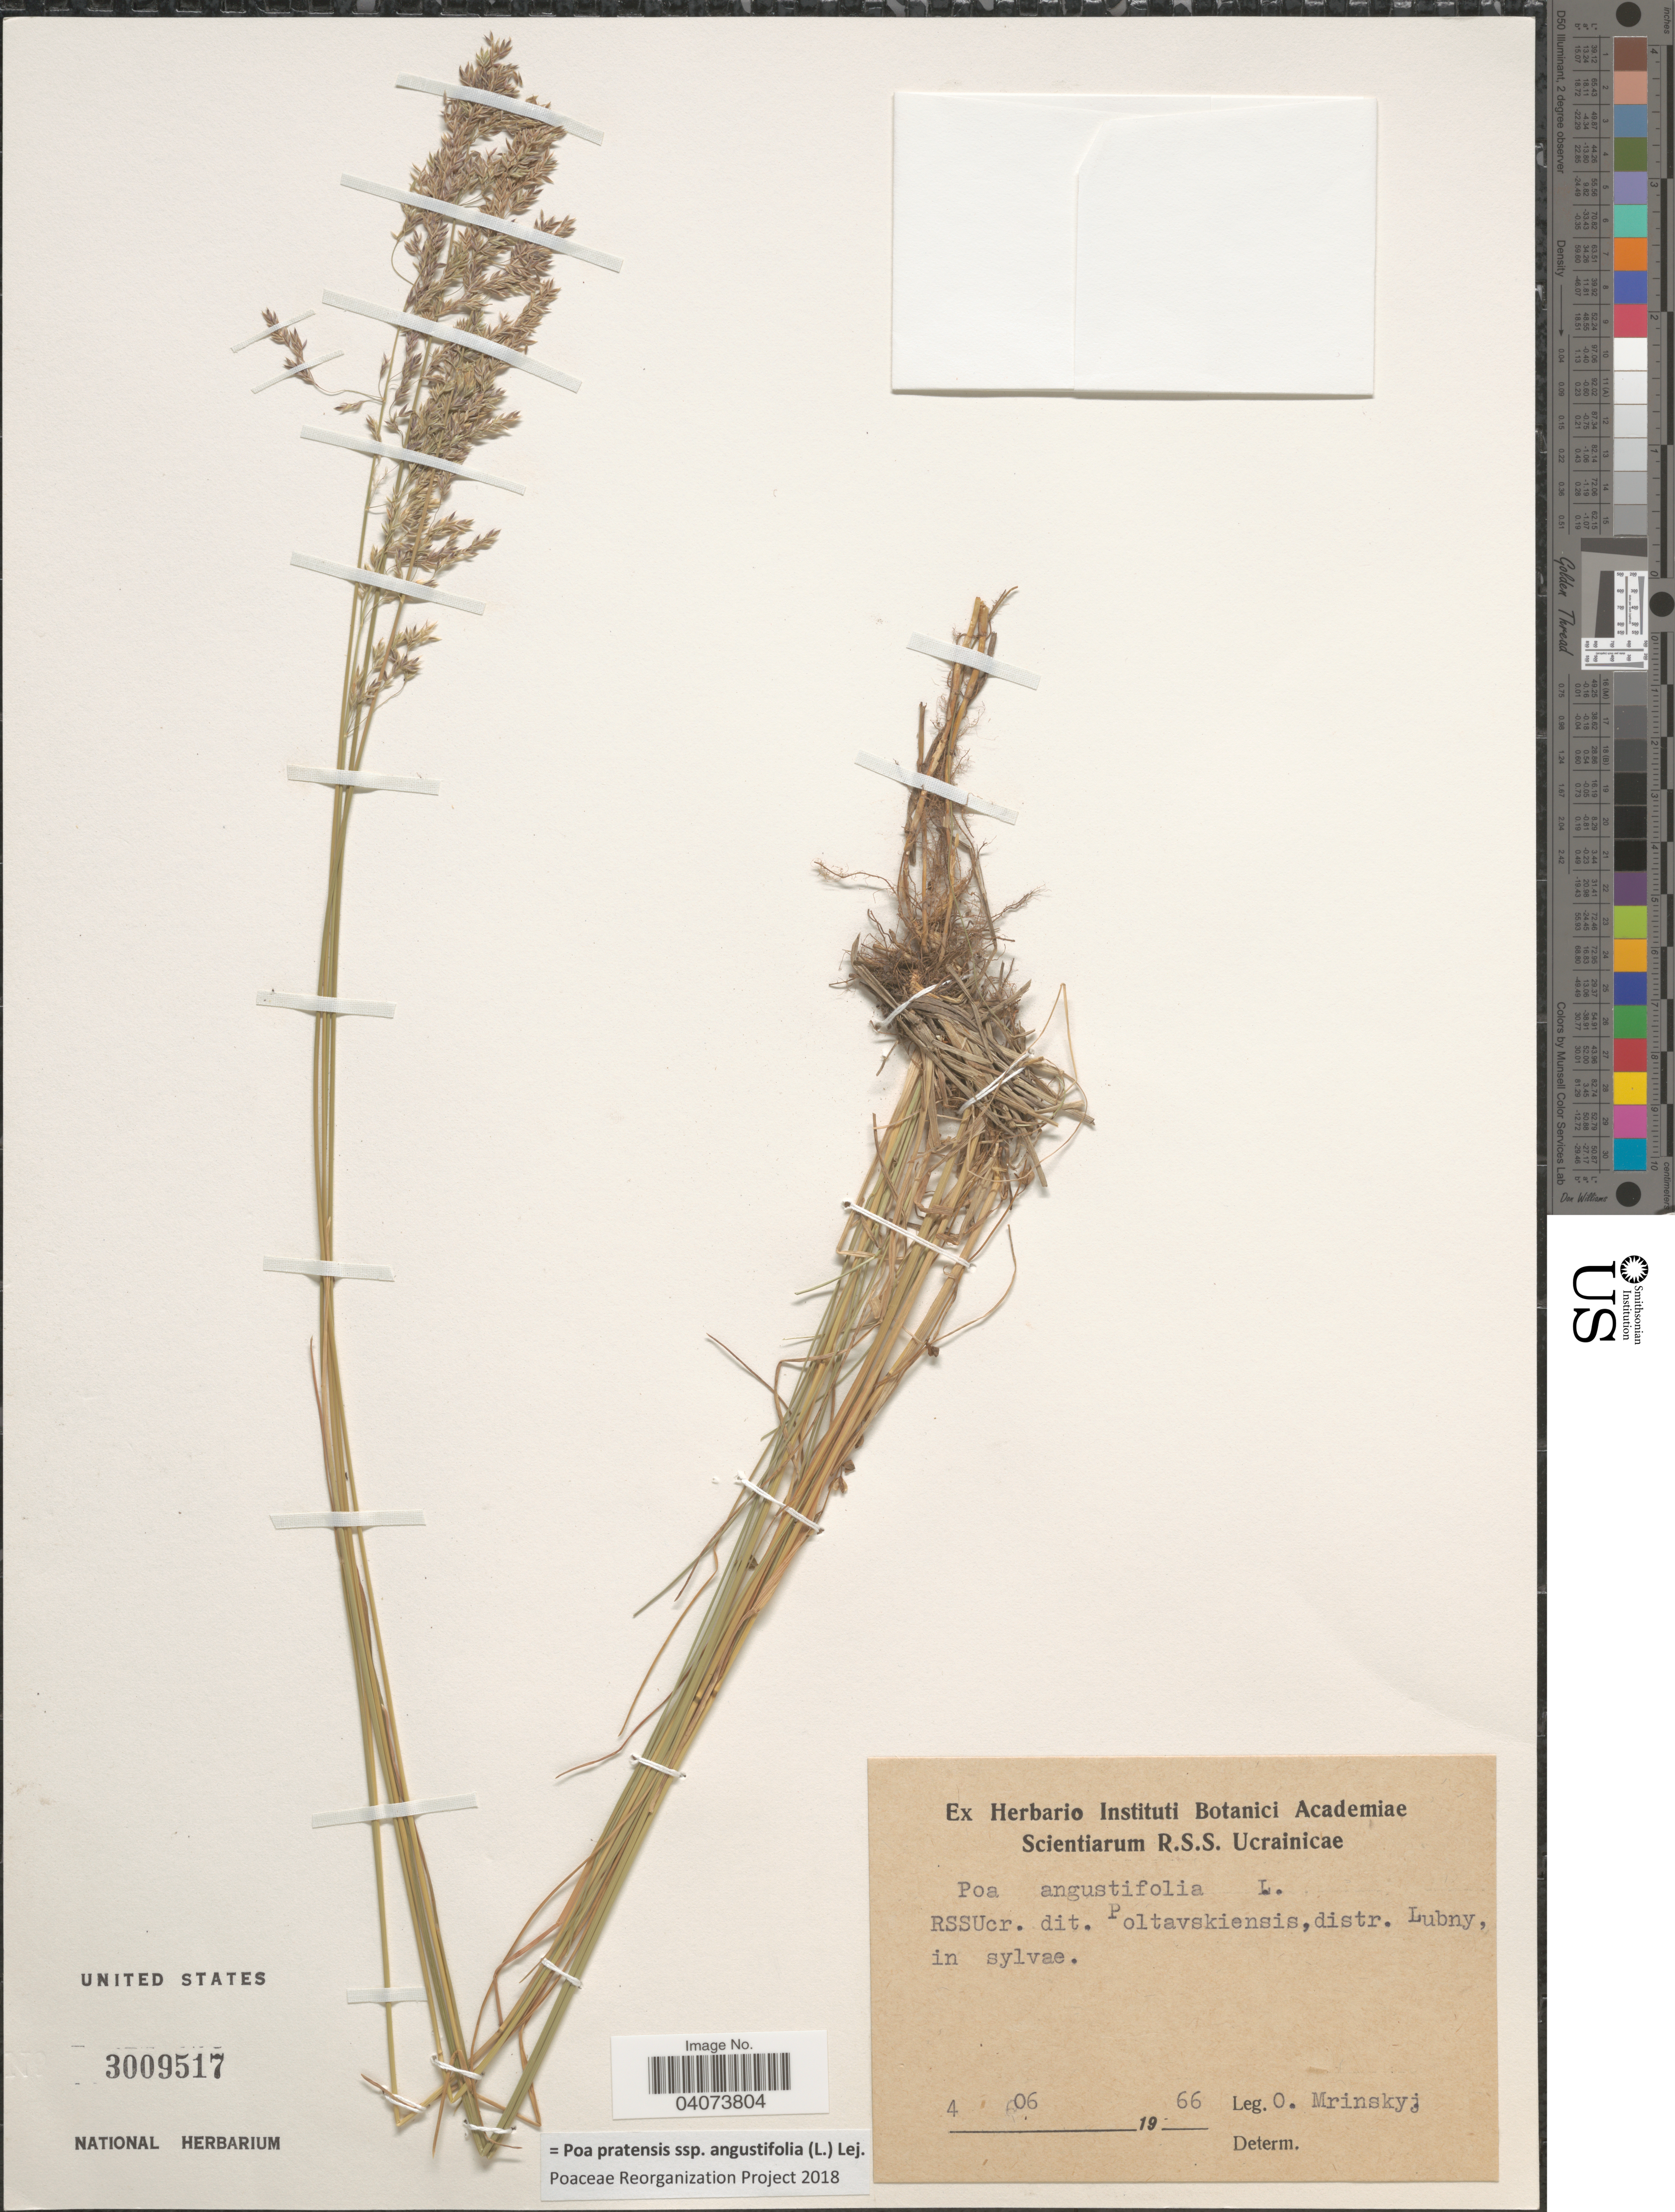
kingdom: Plantae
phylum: Tracheophyta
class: Liliopsida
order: Poales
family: Poaceae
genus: Poa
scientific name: Poa pratensis subsp. angustifolia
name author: (L.) Lej.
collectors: O. Mrinskyj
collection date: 1966-06-04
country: Ukraine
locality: RSSUcr. dit. Poltavskiensis, distr. Lubny, in sylvae.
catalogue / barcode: US 3009517